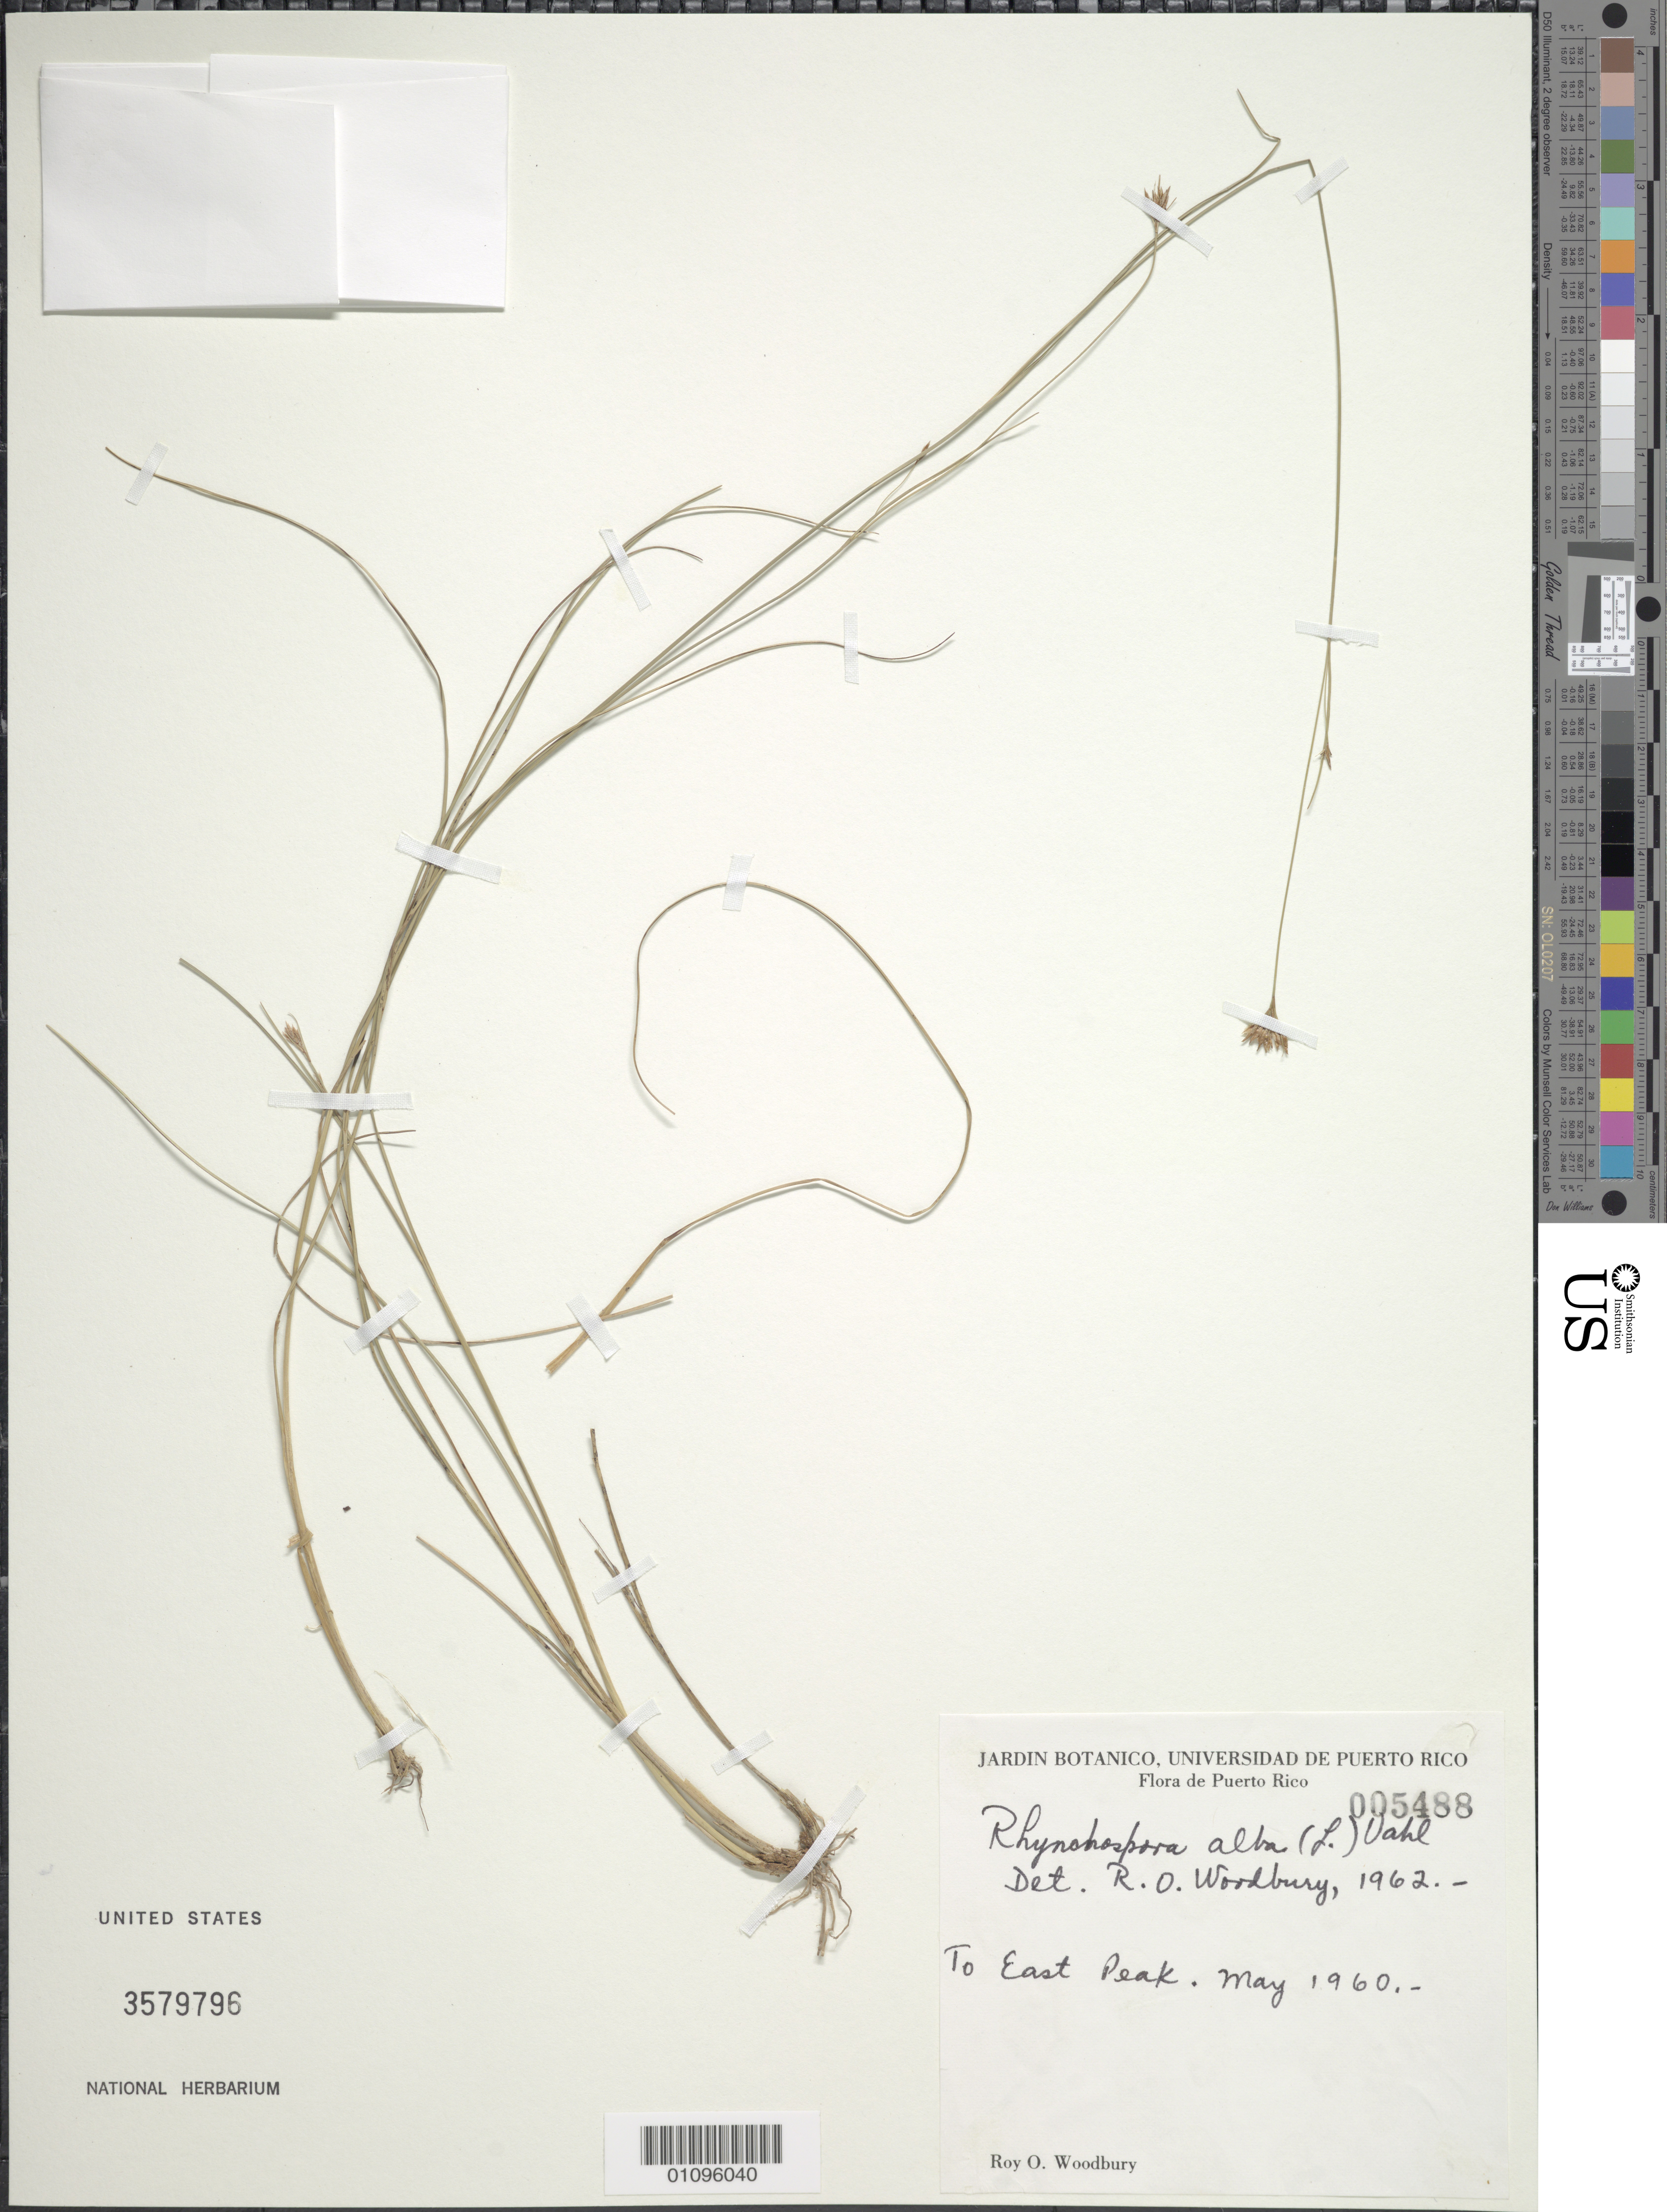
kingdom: Plantae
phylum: Tracheophyta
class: Liliopsida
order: Poales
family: Cyperaceae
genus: Rhynchospora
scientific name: Rhynchospora alba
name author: (L.) Vahl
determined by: Woodbury, R. O.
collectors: R. O. Woodbury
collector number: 5488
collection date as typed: May 1960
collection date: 1960-05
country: Puerto Rico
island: Puerto Rico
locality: To East Peak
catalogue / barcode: US 3579796